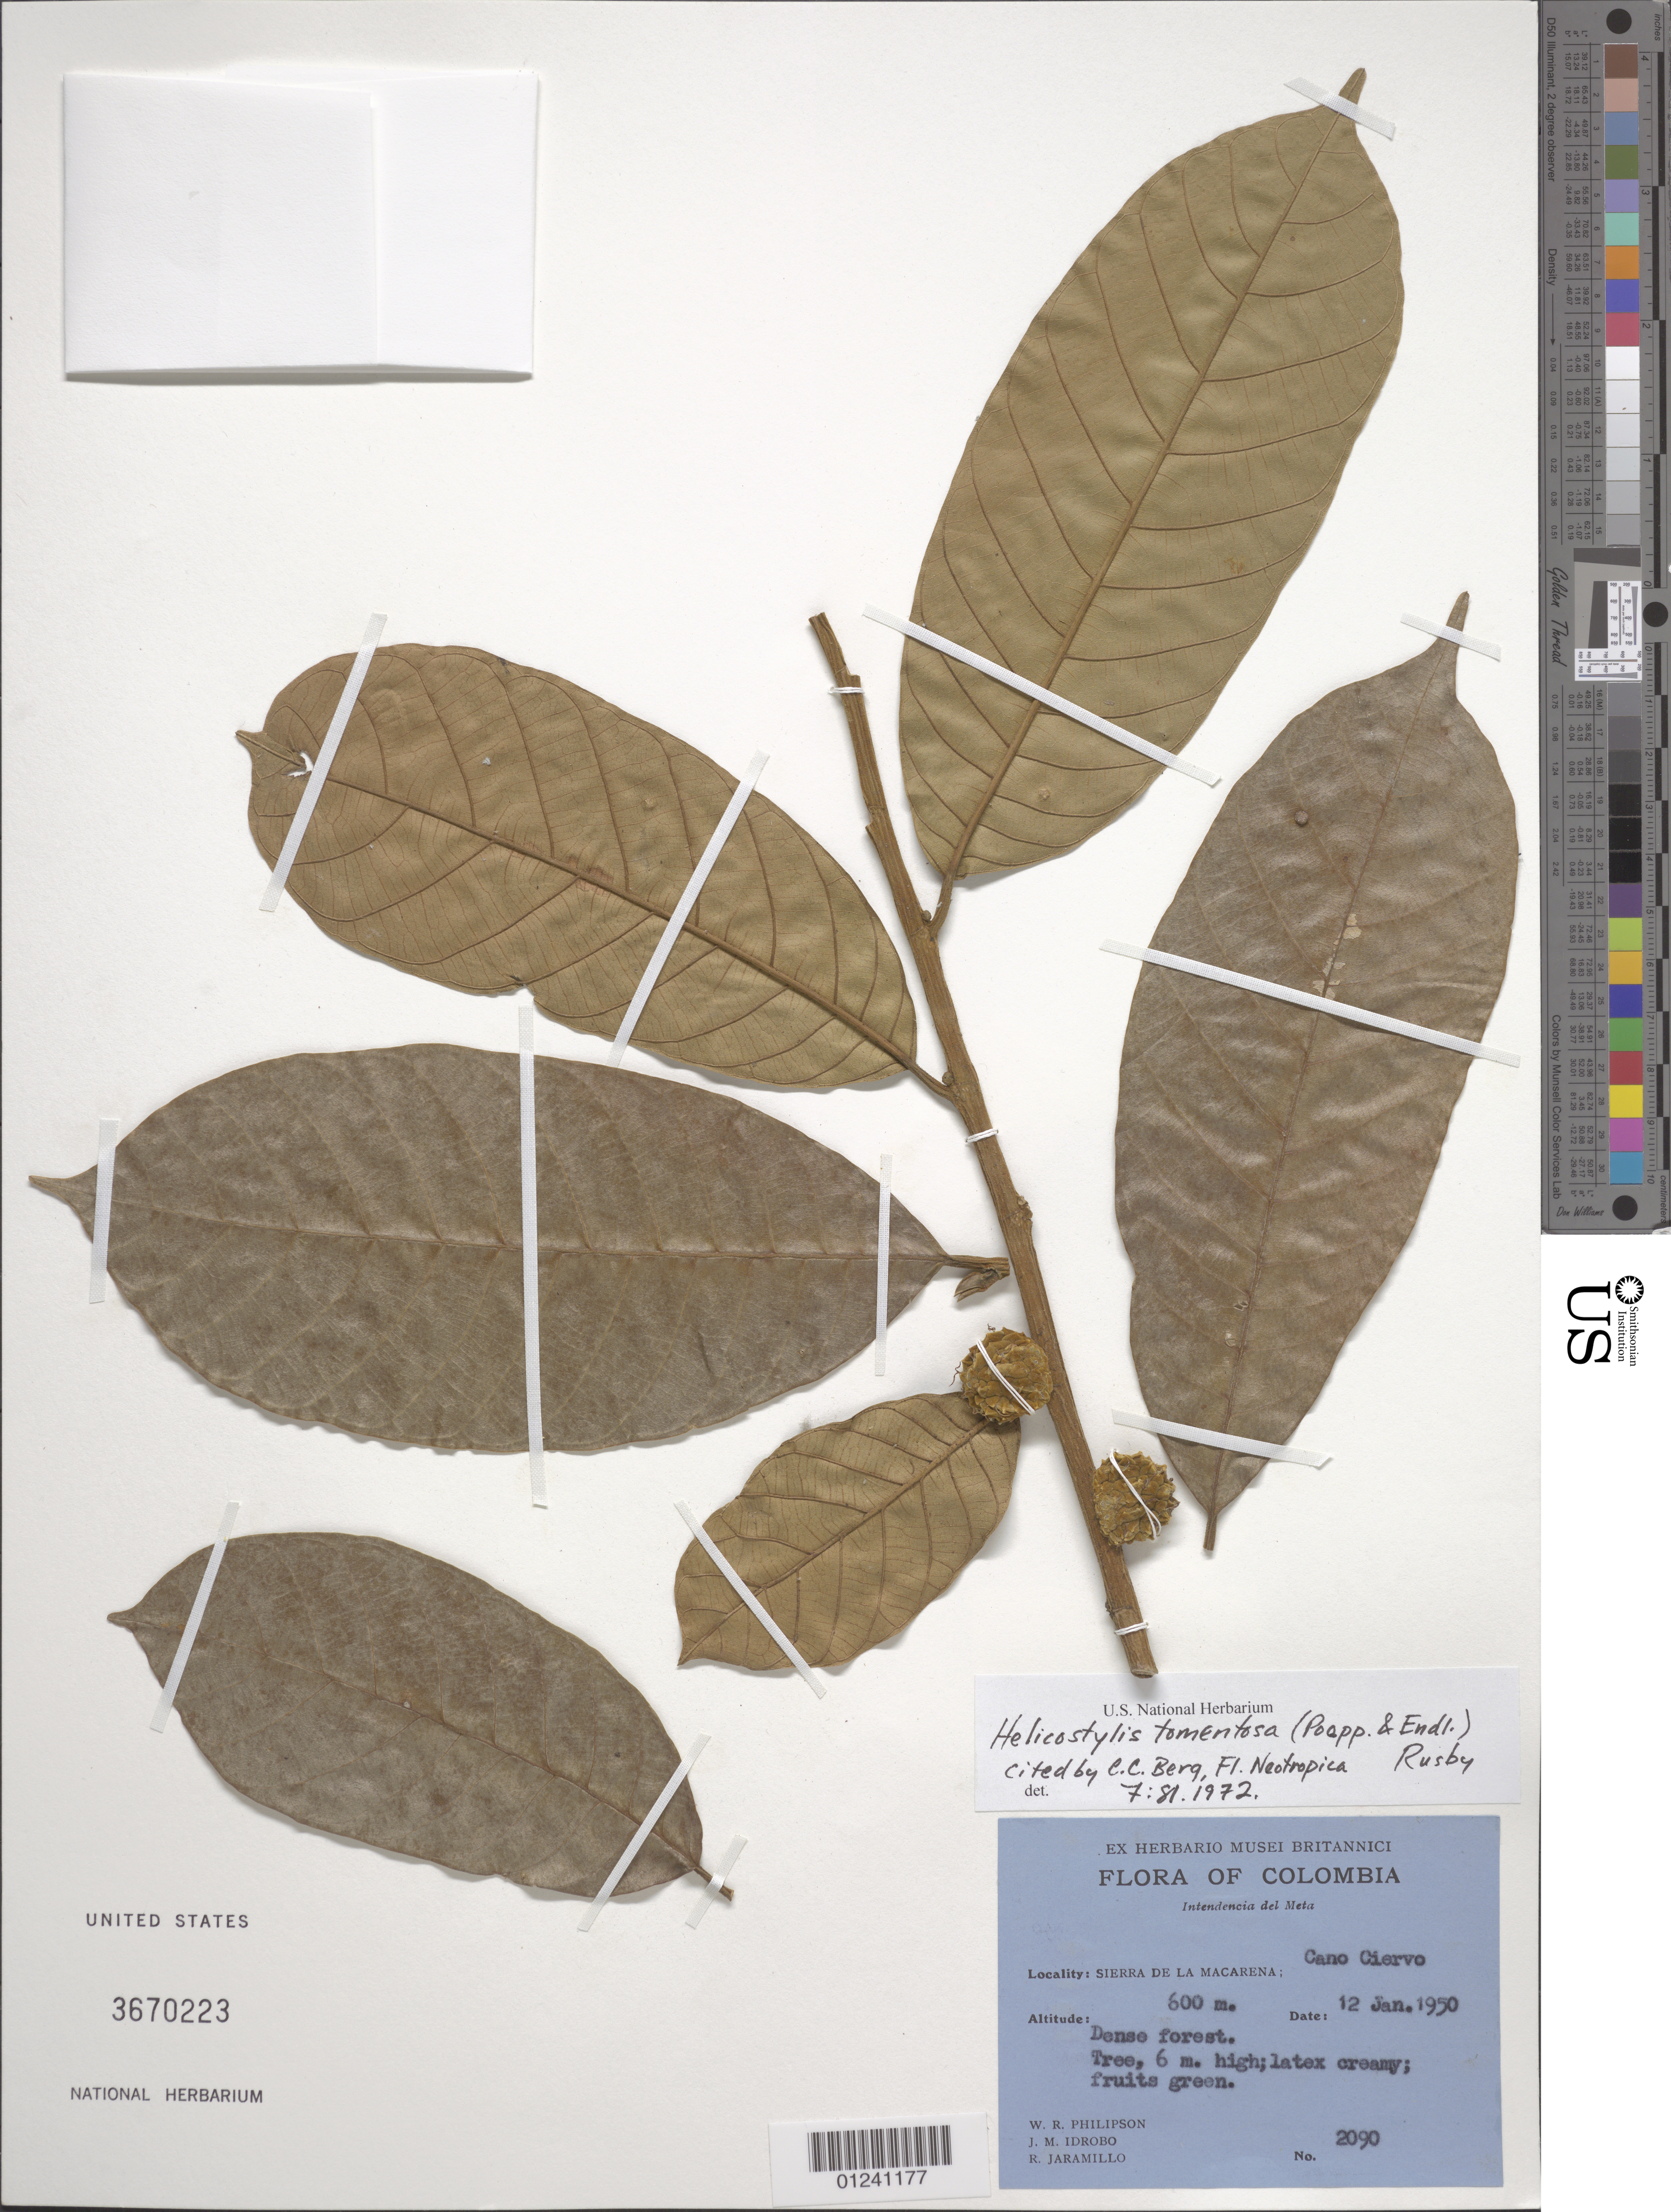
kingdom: Plantae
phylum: Tracheophyta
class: Magnoliopsida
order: Rosales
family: Moraceae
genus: Helicostylis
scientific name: Helicostylis tomentosa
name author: (Poepp. & Endl.) Rusby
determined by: Berg, C. C.; Heusden, E. C.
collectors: W. R. Philipson, J. M. Idrobo & R. Jaramillo M.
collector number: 2090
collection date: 1950-01-12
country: Colombia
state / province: Meta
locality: Sierra de la Macarena; Cano Ciervo.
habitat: Dense forest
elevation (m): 600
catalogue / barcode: US 3670223